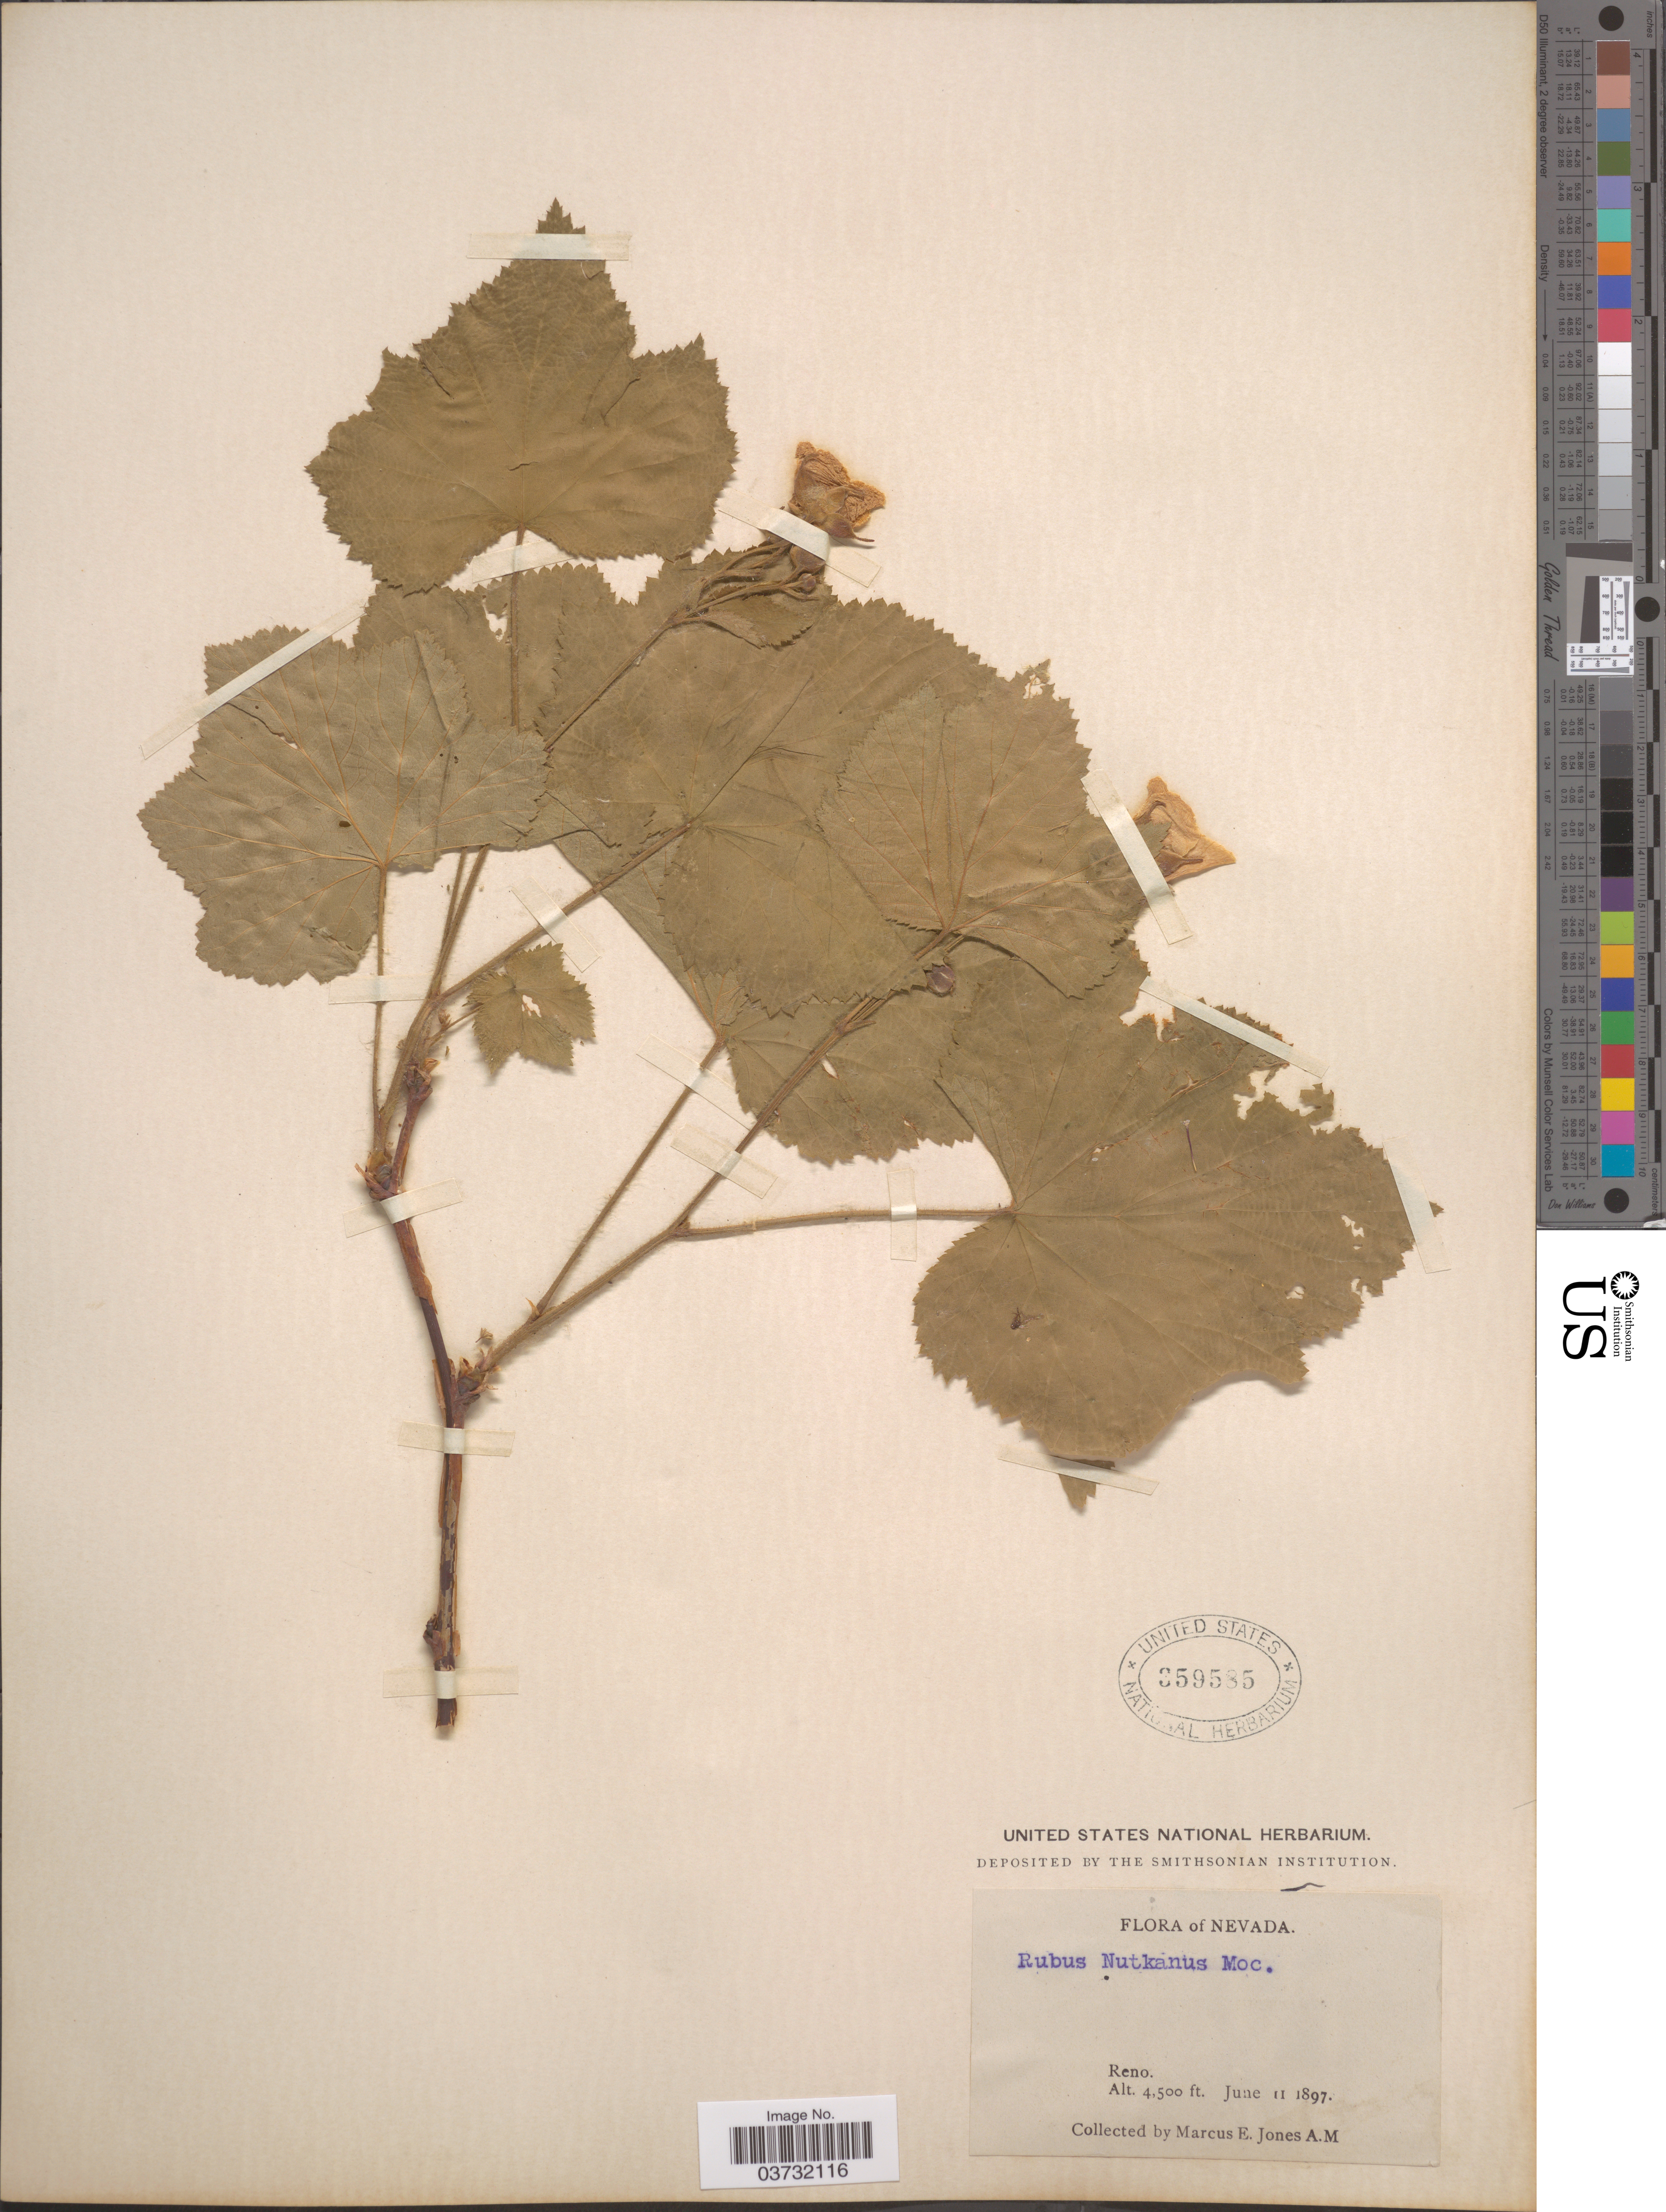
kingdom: Plantae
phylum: Tracheophyta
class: Magnoliopsida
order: Rosales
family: Rosaceae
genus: Rubus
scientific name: Rubus parviflorus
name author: Nutt.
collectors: M. E. Jones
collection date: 1897-06-11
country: United States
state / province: Nevada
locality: Reno.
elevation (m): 1372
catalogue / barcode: US 359585